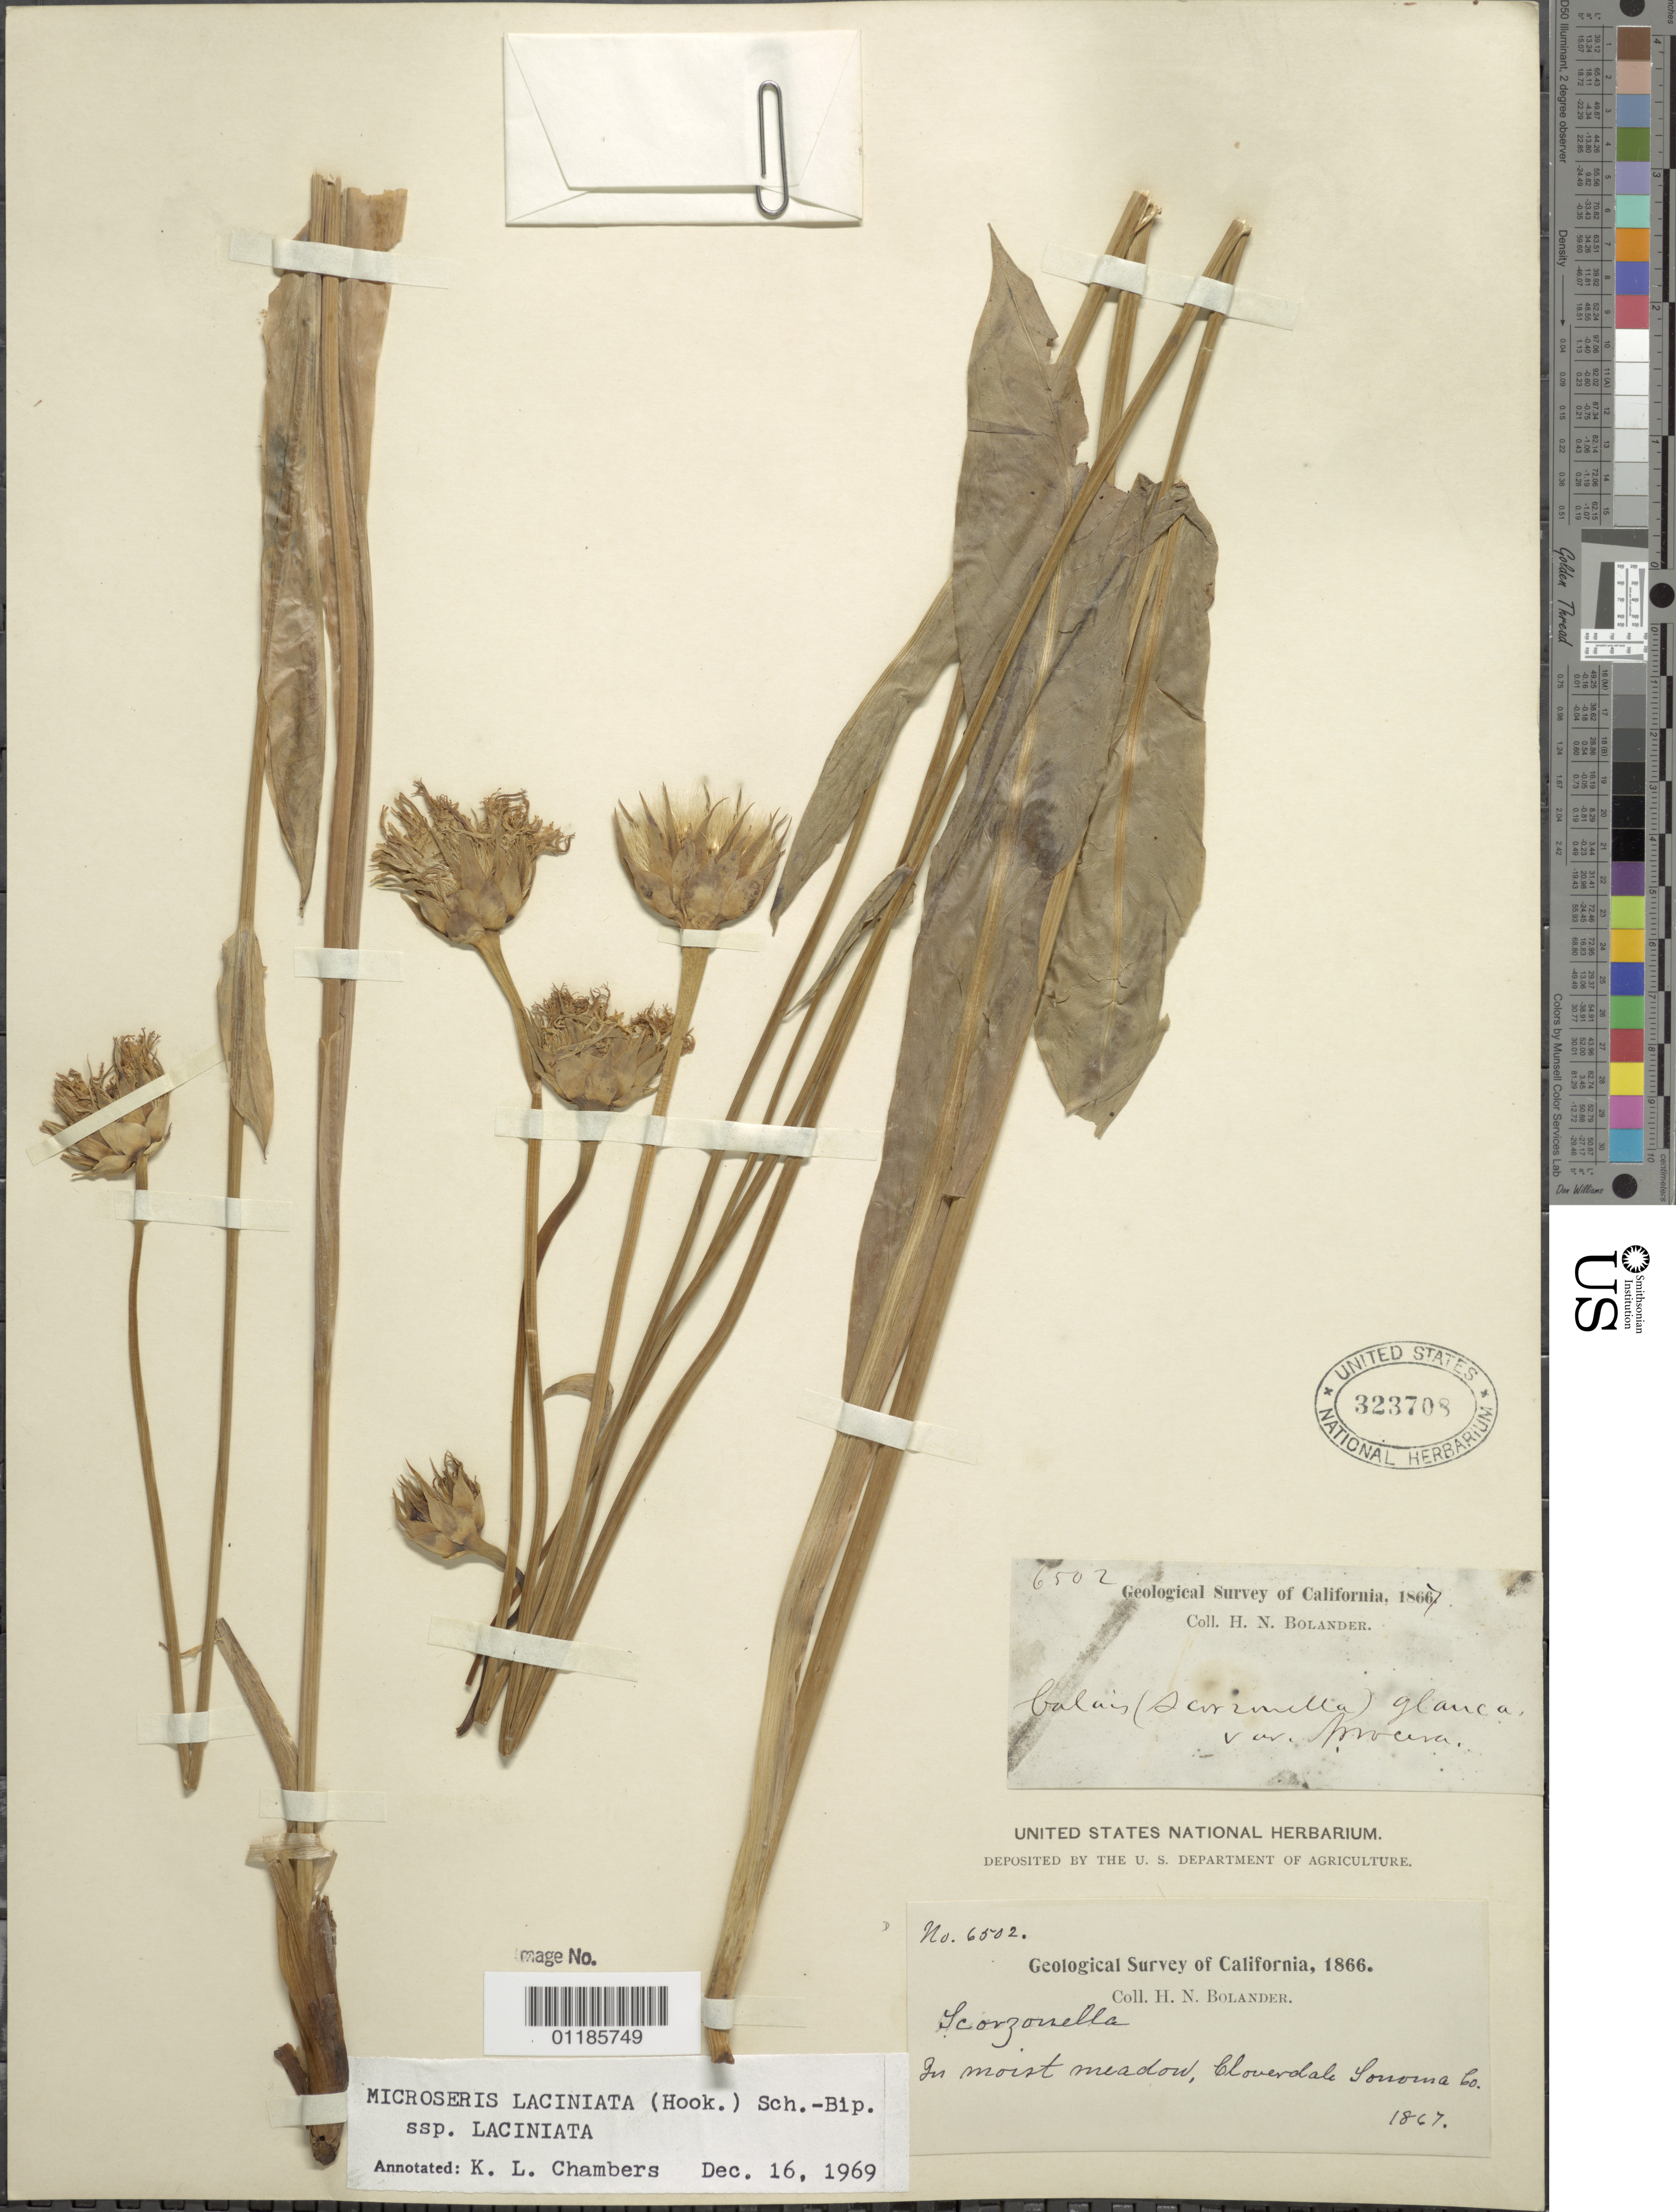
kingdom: Plantae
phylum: Tracheophyta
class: Magnoliopsida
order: Asterales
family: Asteraceae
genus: Microseris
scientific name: Microseris laciniata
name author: (Hook.) Sch. Bip.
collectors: H. Bolander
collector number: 6502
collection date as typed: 1867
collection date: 1867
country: United States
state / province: California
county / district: Sonoma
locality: Cloverdale.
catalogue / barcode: US 323708